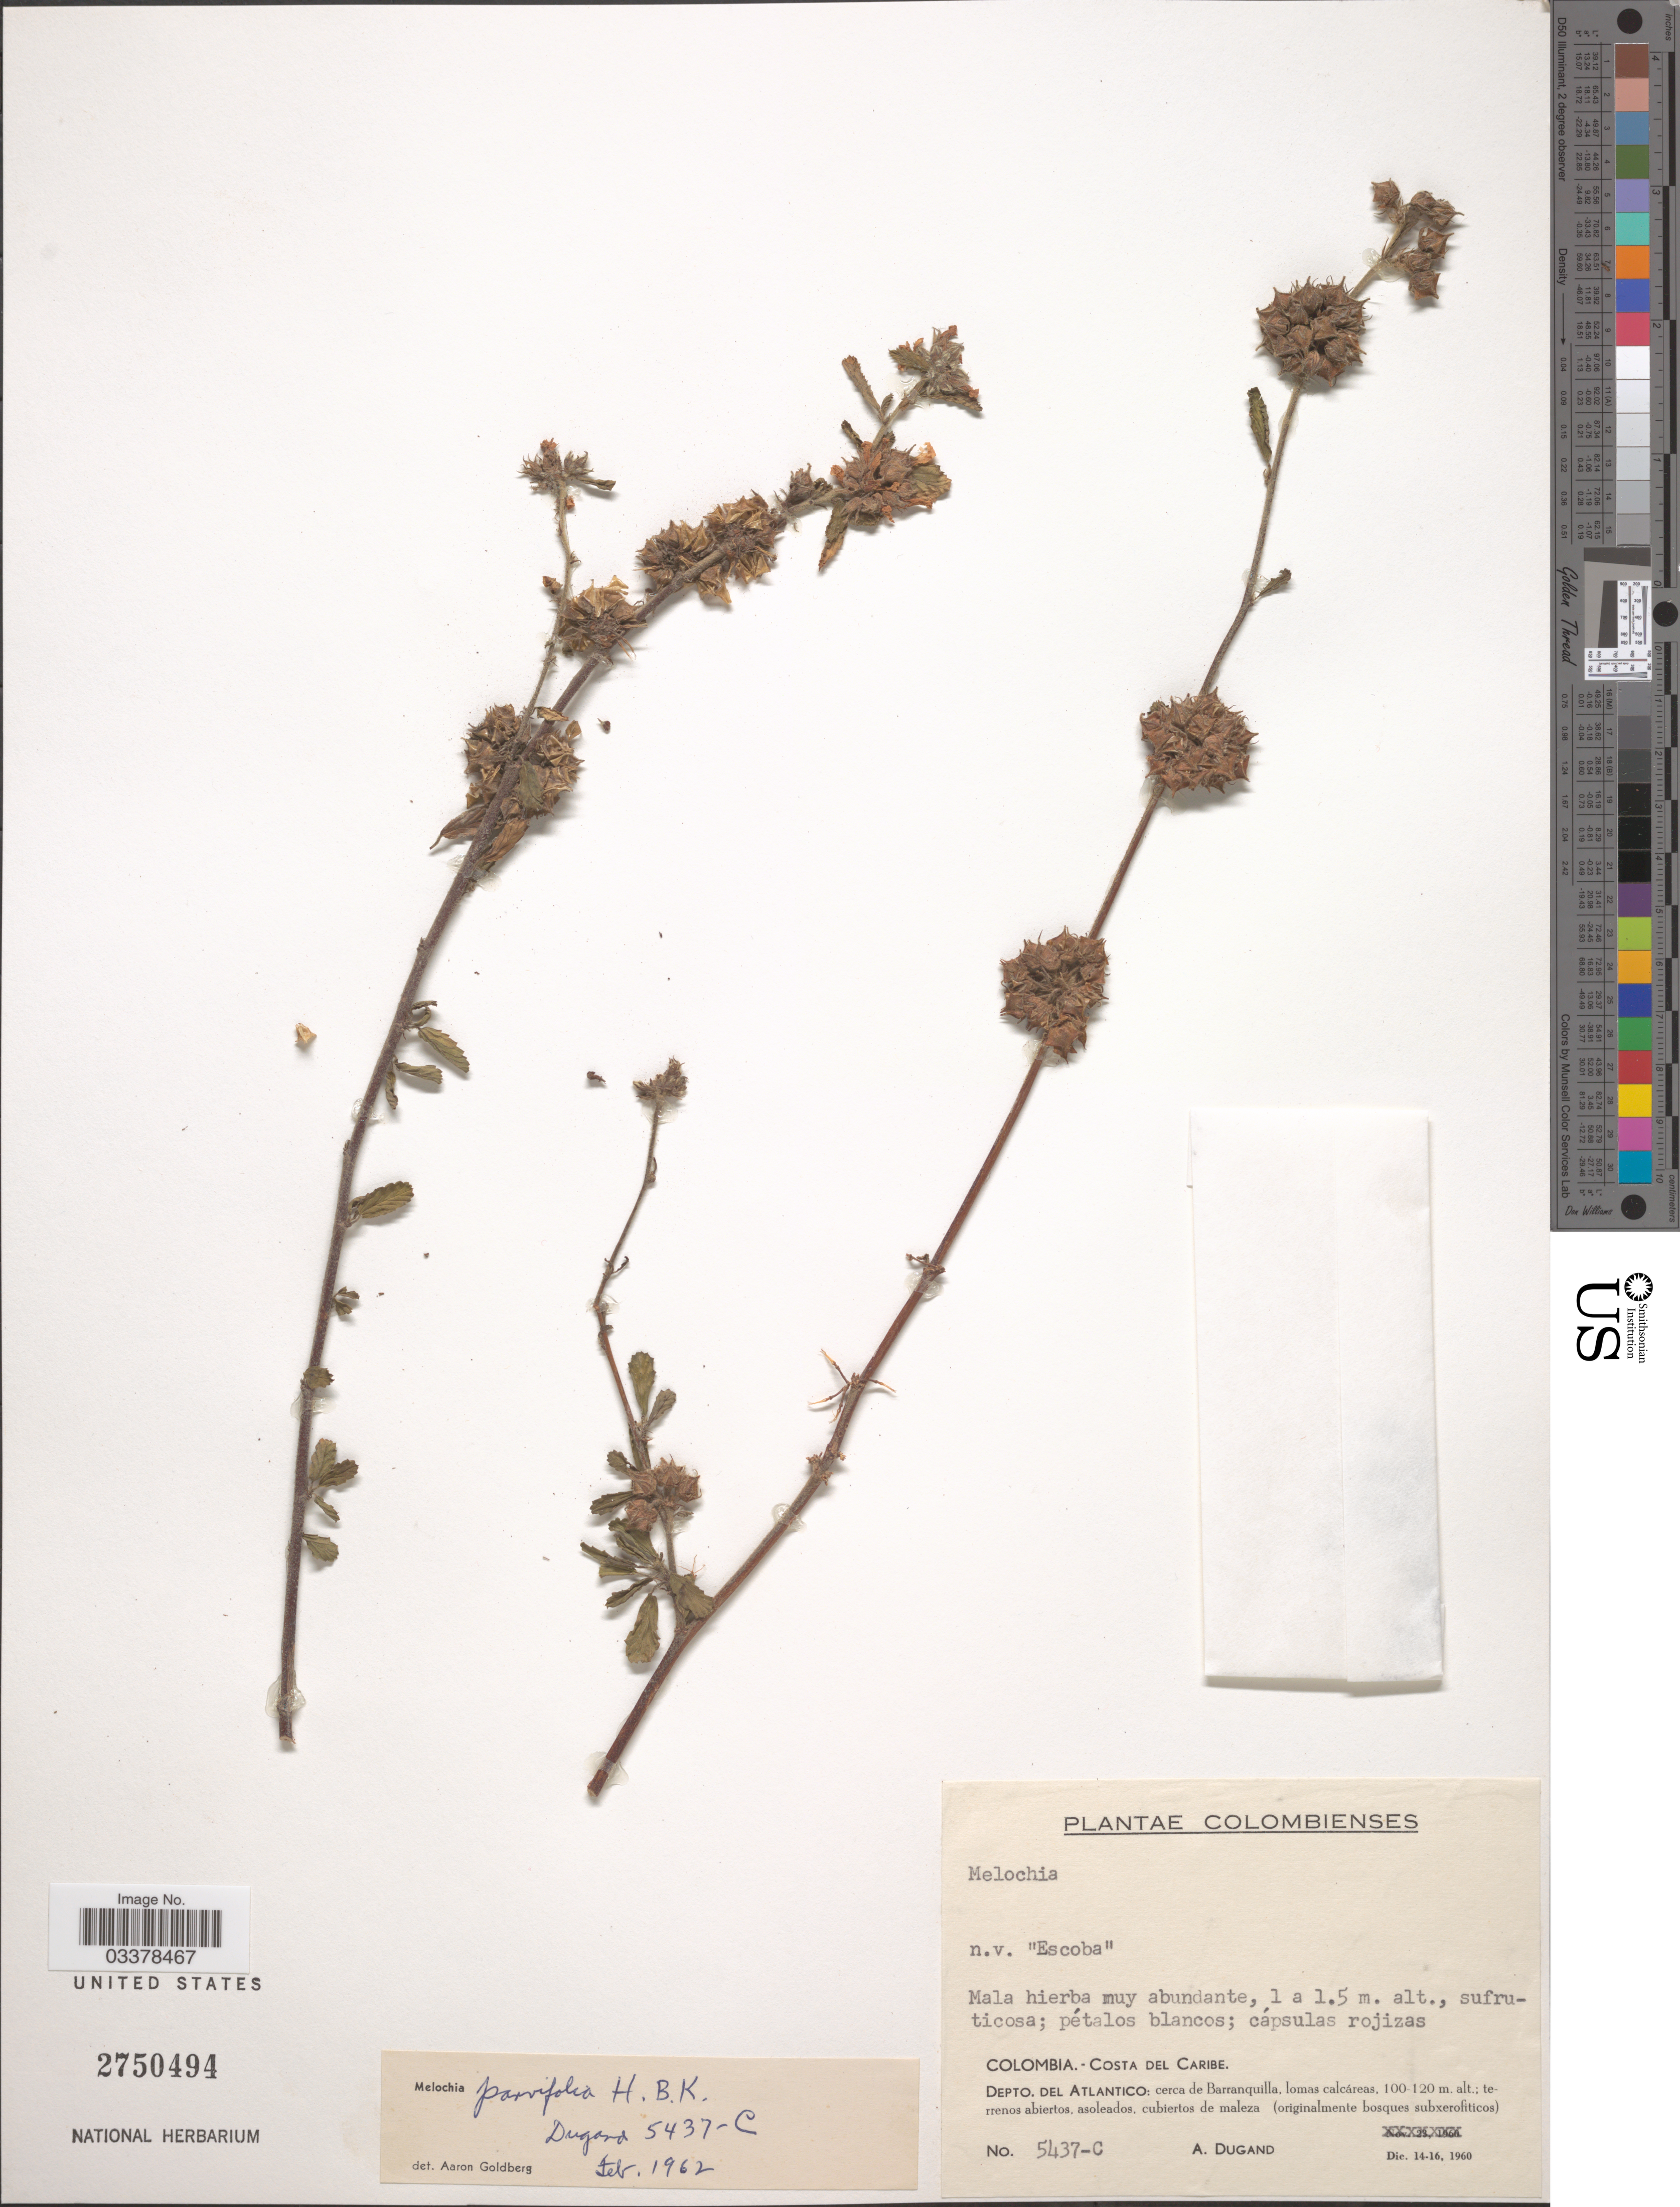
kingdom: Plantae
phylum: Tracheophyta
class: Magnoliopsida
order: Malvales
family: Malvaceae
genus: Melochia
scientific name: Melochia parvifolia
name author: Kunth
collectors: A. Dugand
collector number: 5437-C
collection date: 1960-12-14/1960-12-16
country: Colombia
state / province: Atlántico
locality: Costa del Caribe. Depto. del Atlantico: cerca de Barranquilla, lomas calcáreas, terrenos abiertos, asoleados, cubiertos de maleza.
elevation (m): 100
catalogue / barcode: US 2750494